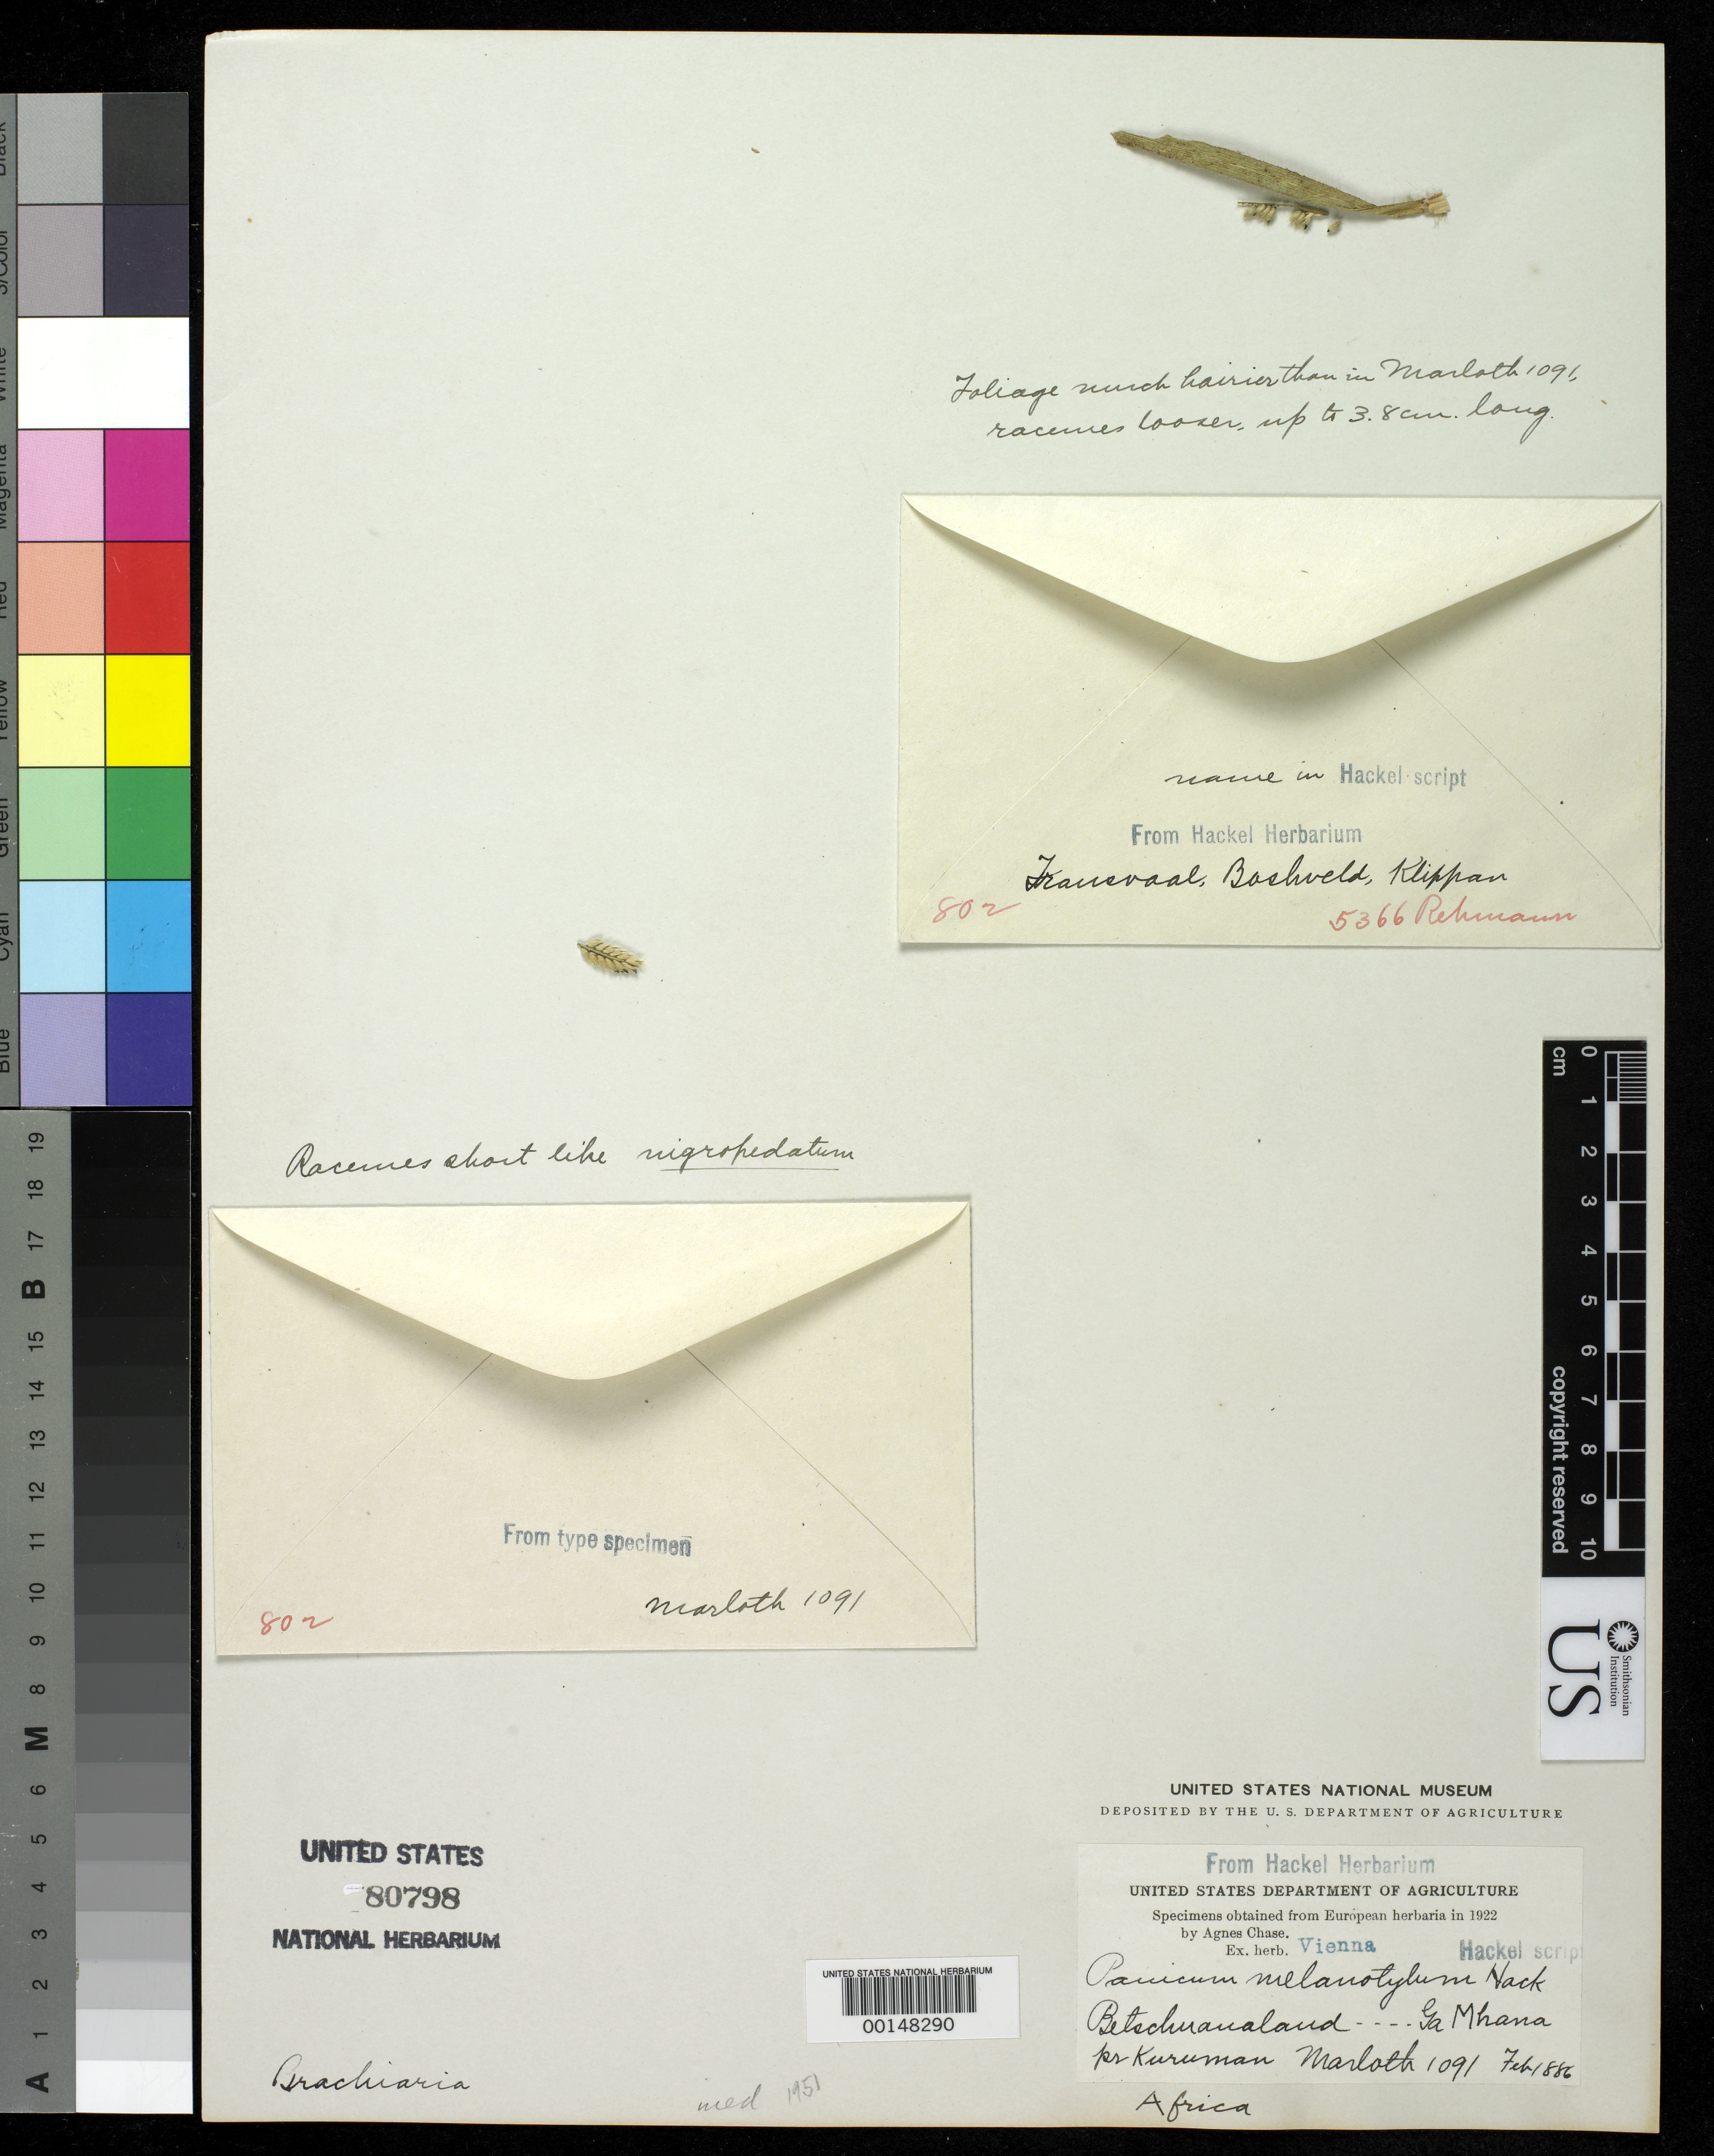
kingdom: Plantae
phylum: Tracheophyta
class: Liliopsida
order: Poales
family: Poaceae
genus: Panicum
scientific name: Panicum melanotylum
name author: Hack.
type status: Isotype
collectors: H. Marloth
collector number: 1091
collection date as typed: Feb 1886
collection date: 1886-02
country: Botswana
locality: Betschuanaland: Ga Mhana pr. Kuruman.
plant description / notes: Currently accepted name as cited by W.D. Clayton & S.A. Renvoize in Fl. Trop. E. Africa (1982).; Fragmentary material of type specimen ex herb. Vienna. Also mounted on sheet is fragmentary material of Rehmann 5366 ex herb. Hackel, not type but apparently original material.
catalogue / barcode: US 80798